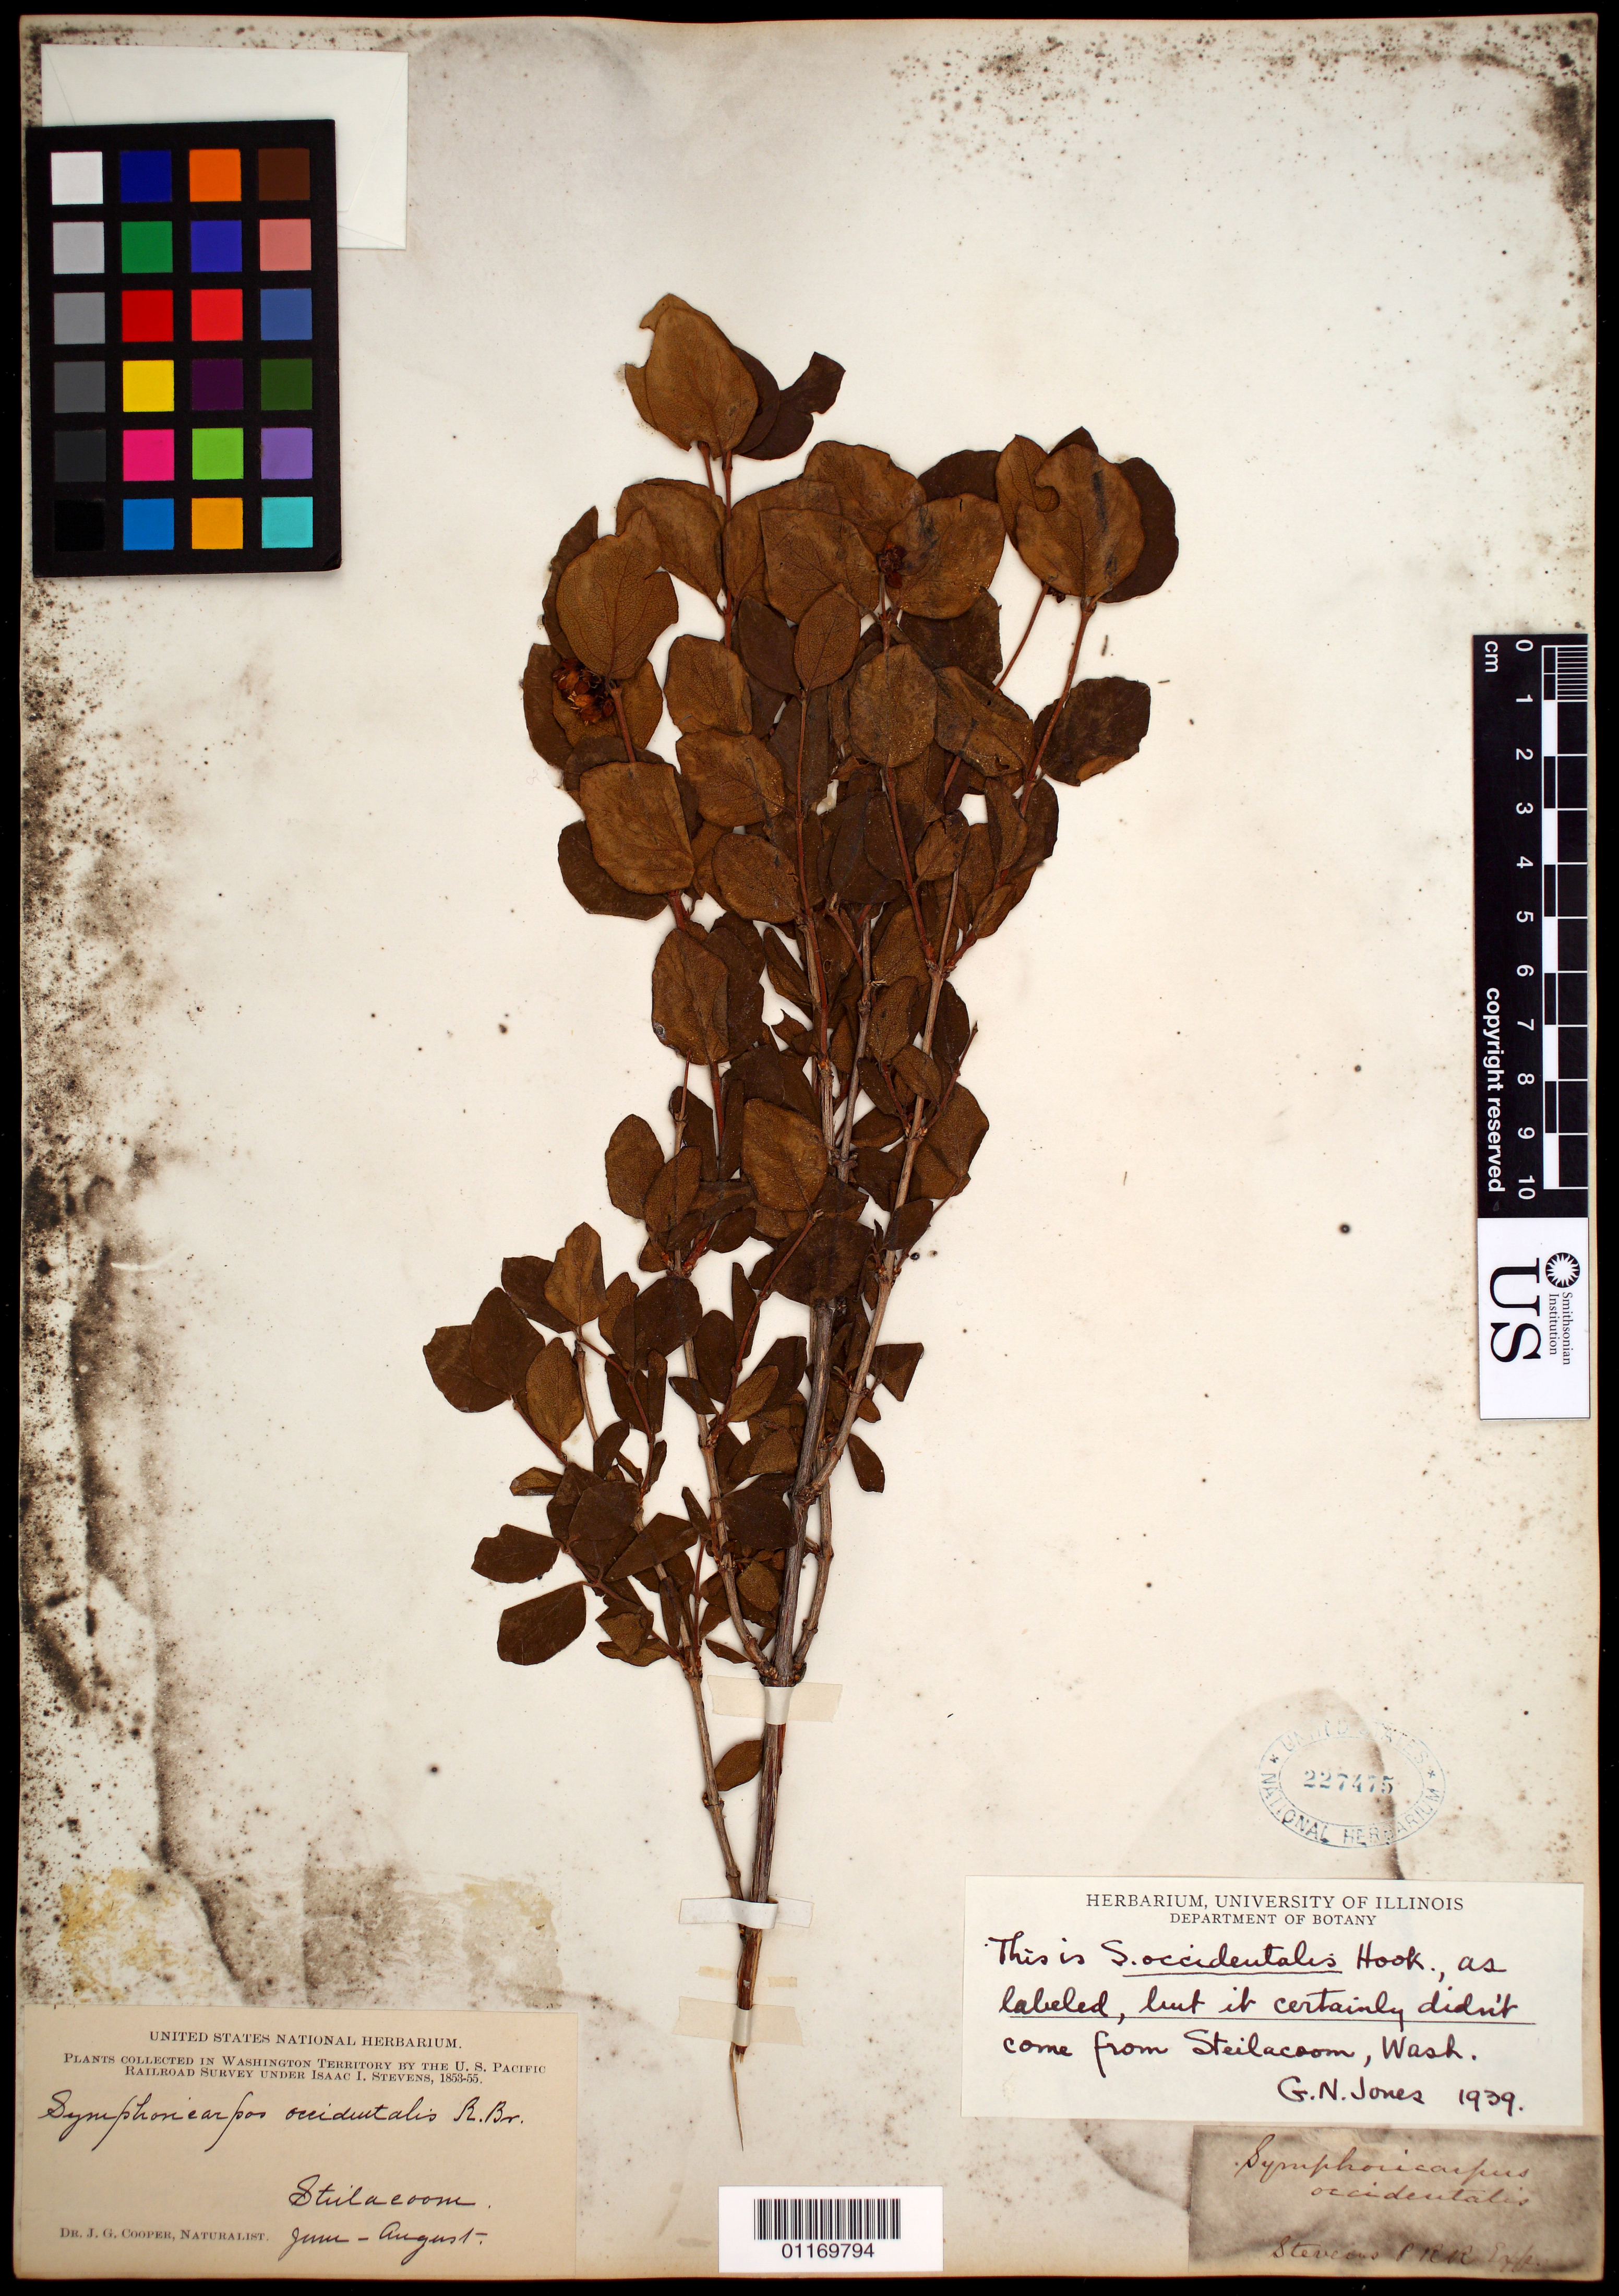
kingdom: Plantae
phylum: Tracheophyta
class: Magnoliopsida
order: Dipsacales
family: Caprifoliaceae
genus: Symphoricarpos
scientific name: Symphoricarpos occidentalis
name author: (R. Br.) Hook.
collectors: J. G. Cooper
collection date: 1853/1855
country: United States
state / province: Washington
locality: Steilacoom, collected in june - august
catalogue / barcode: US 227475